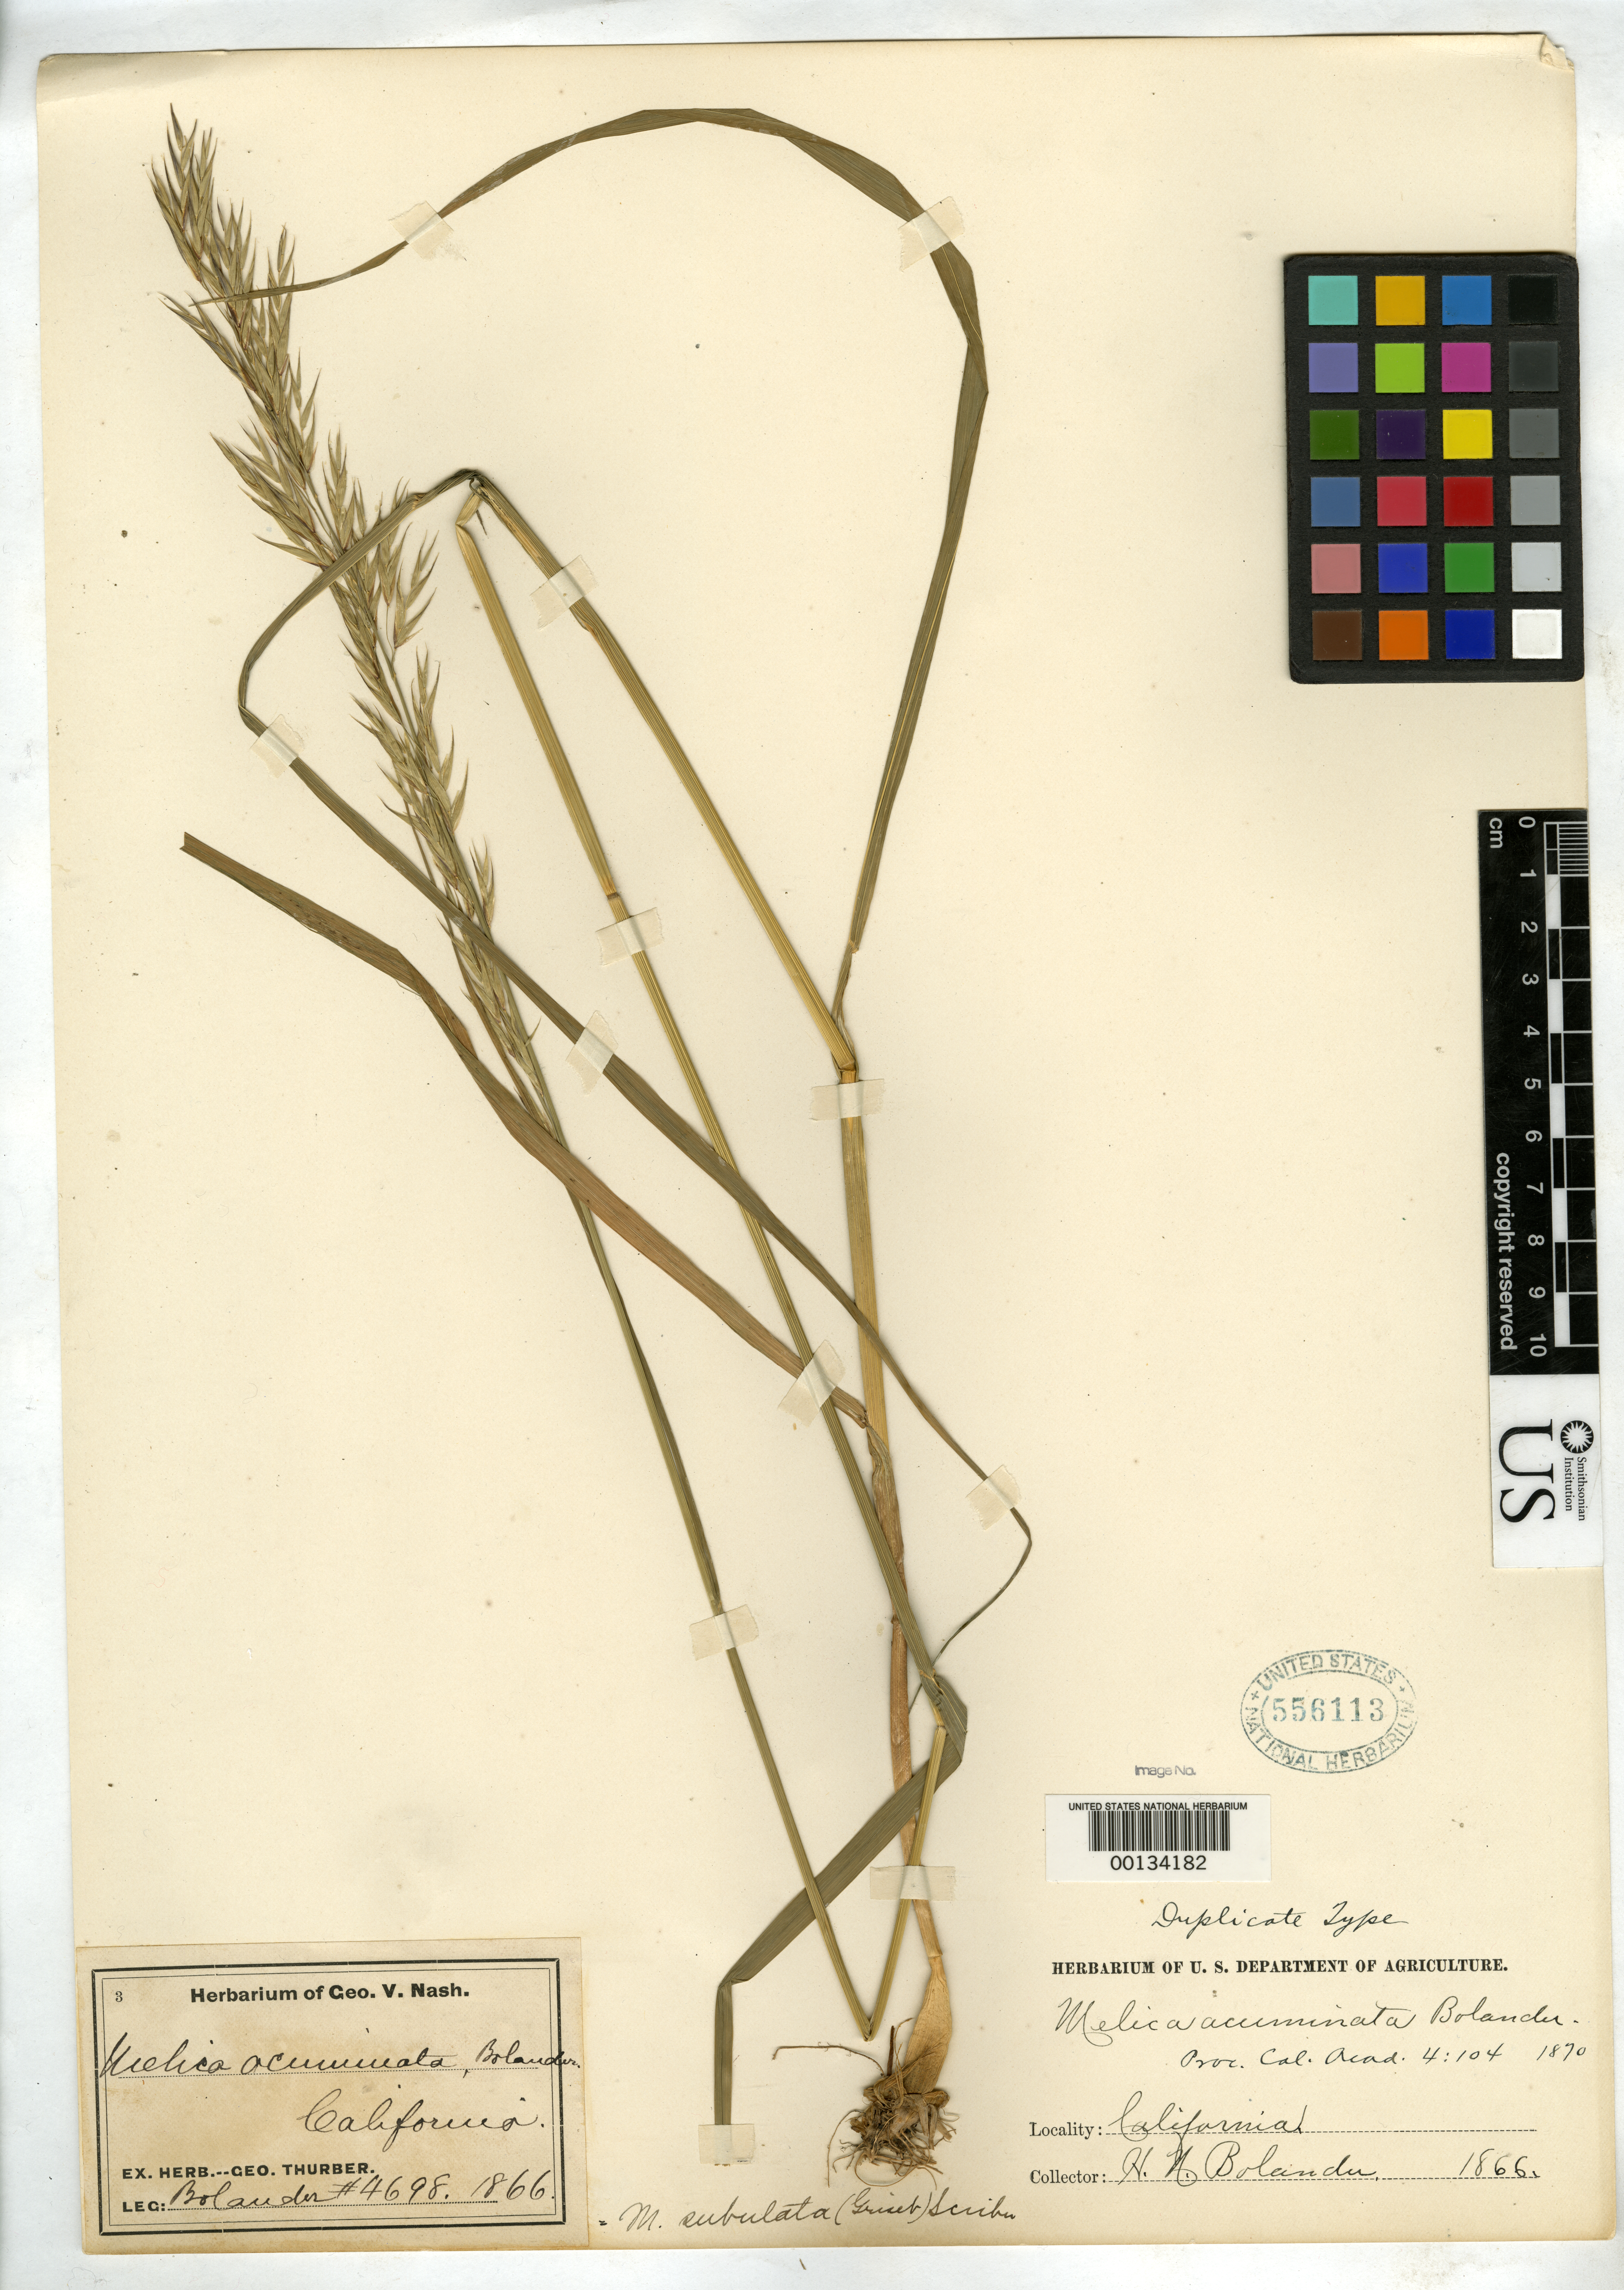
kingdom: Plantae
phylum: Tracheophyta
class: Liliopsida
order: Poales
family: Poaceae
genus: Melica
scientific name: Melica acuminata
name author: Bol.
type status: Isotype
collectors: H. Bolander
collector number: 4698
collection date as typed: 1866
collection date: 1866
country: United States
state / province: California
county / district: Mendocino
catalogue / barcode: US 556113